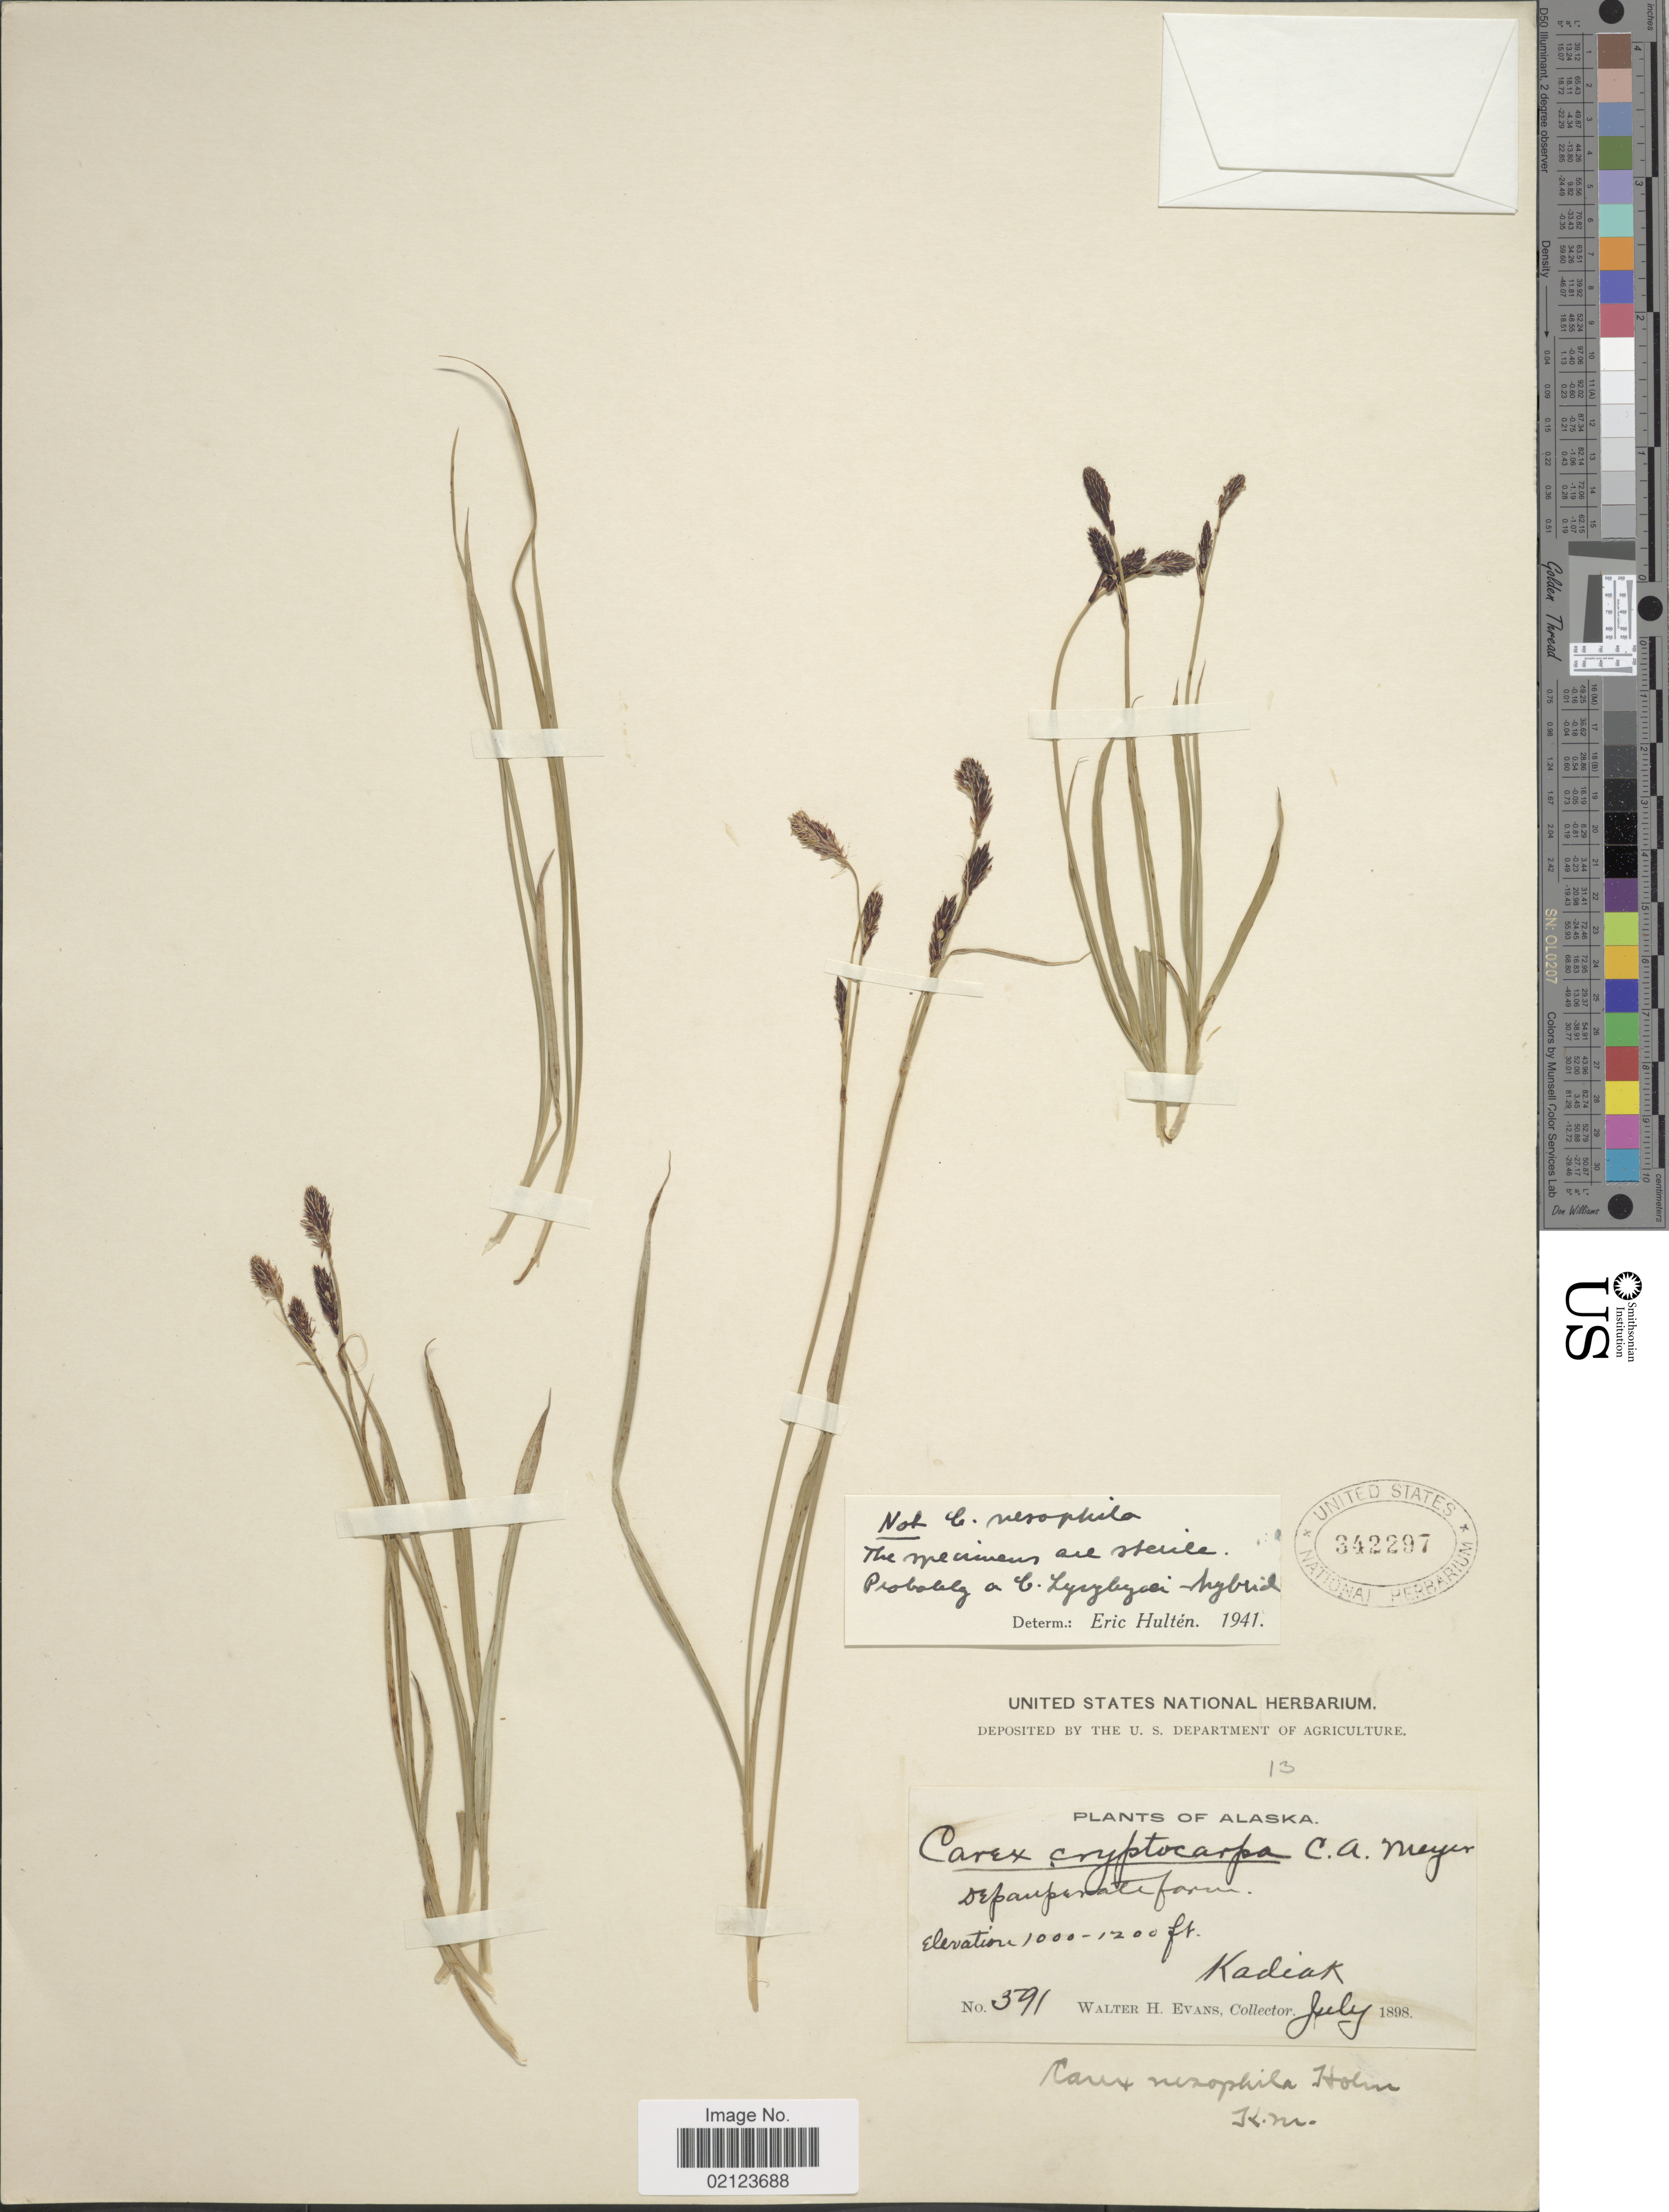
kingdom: Plantae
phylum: Tracheophyta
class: Liliopsida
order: Poales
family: Cyperaceae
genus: Carex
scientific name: Carex lyngbyei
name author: Hornem.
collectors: W. H. Evans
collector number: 591*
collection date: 1898-07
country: United States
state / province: Alaska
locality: Kodiak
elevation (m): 305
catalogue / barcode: US 342297